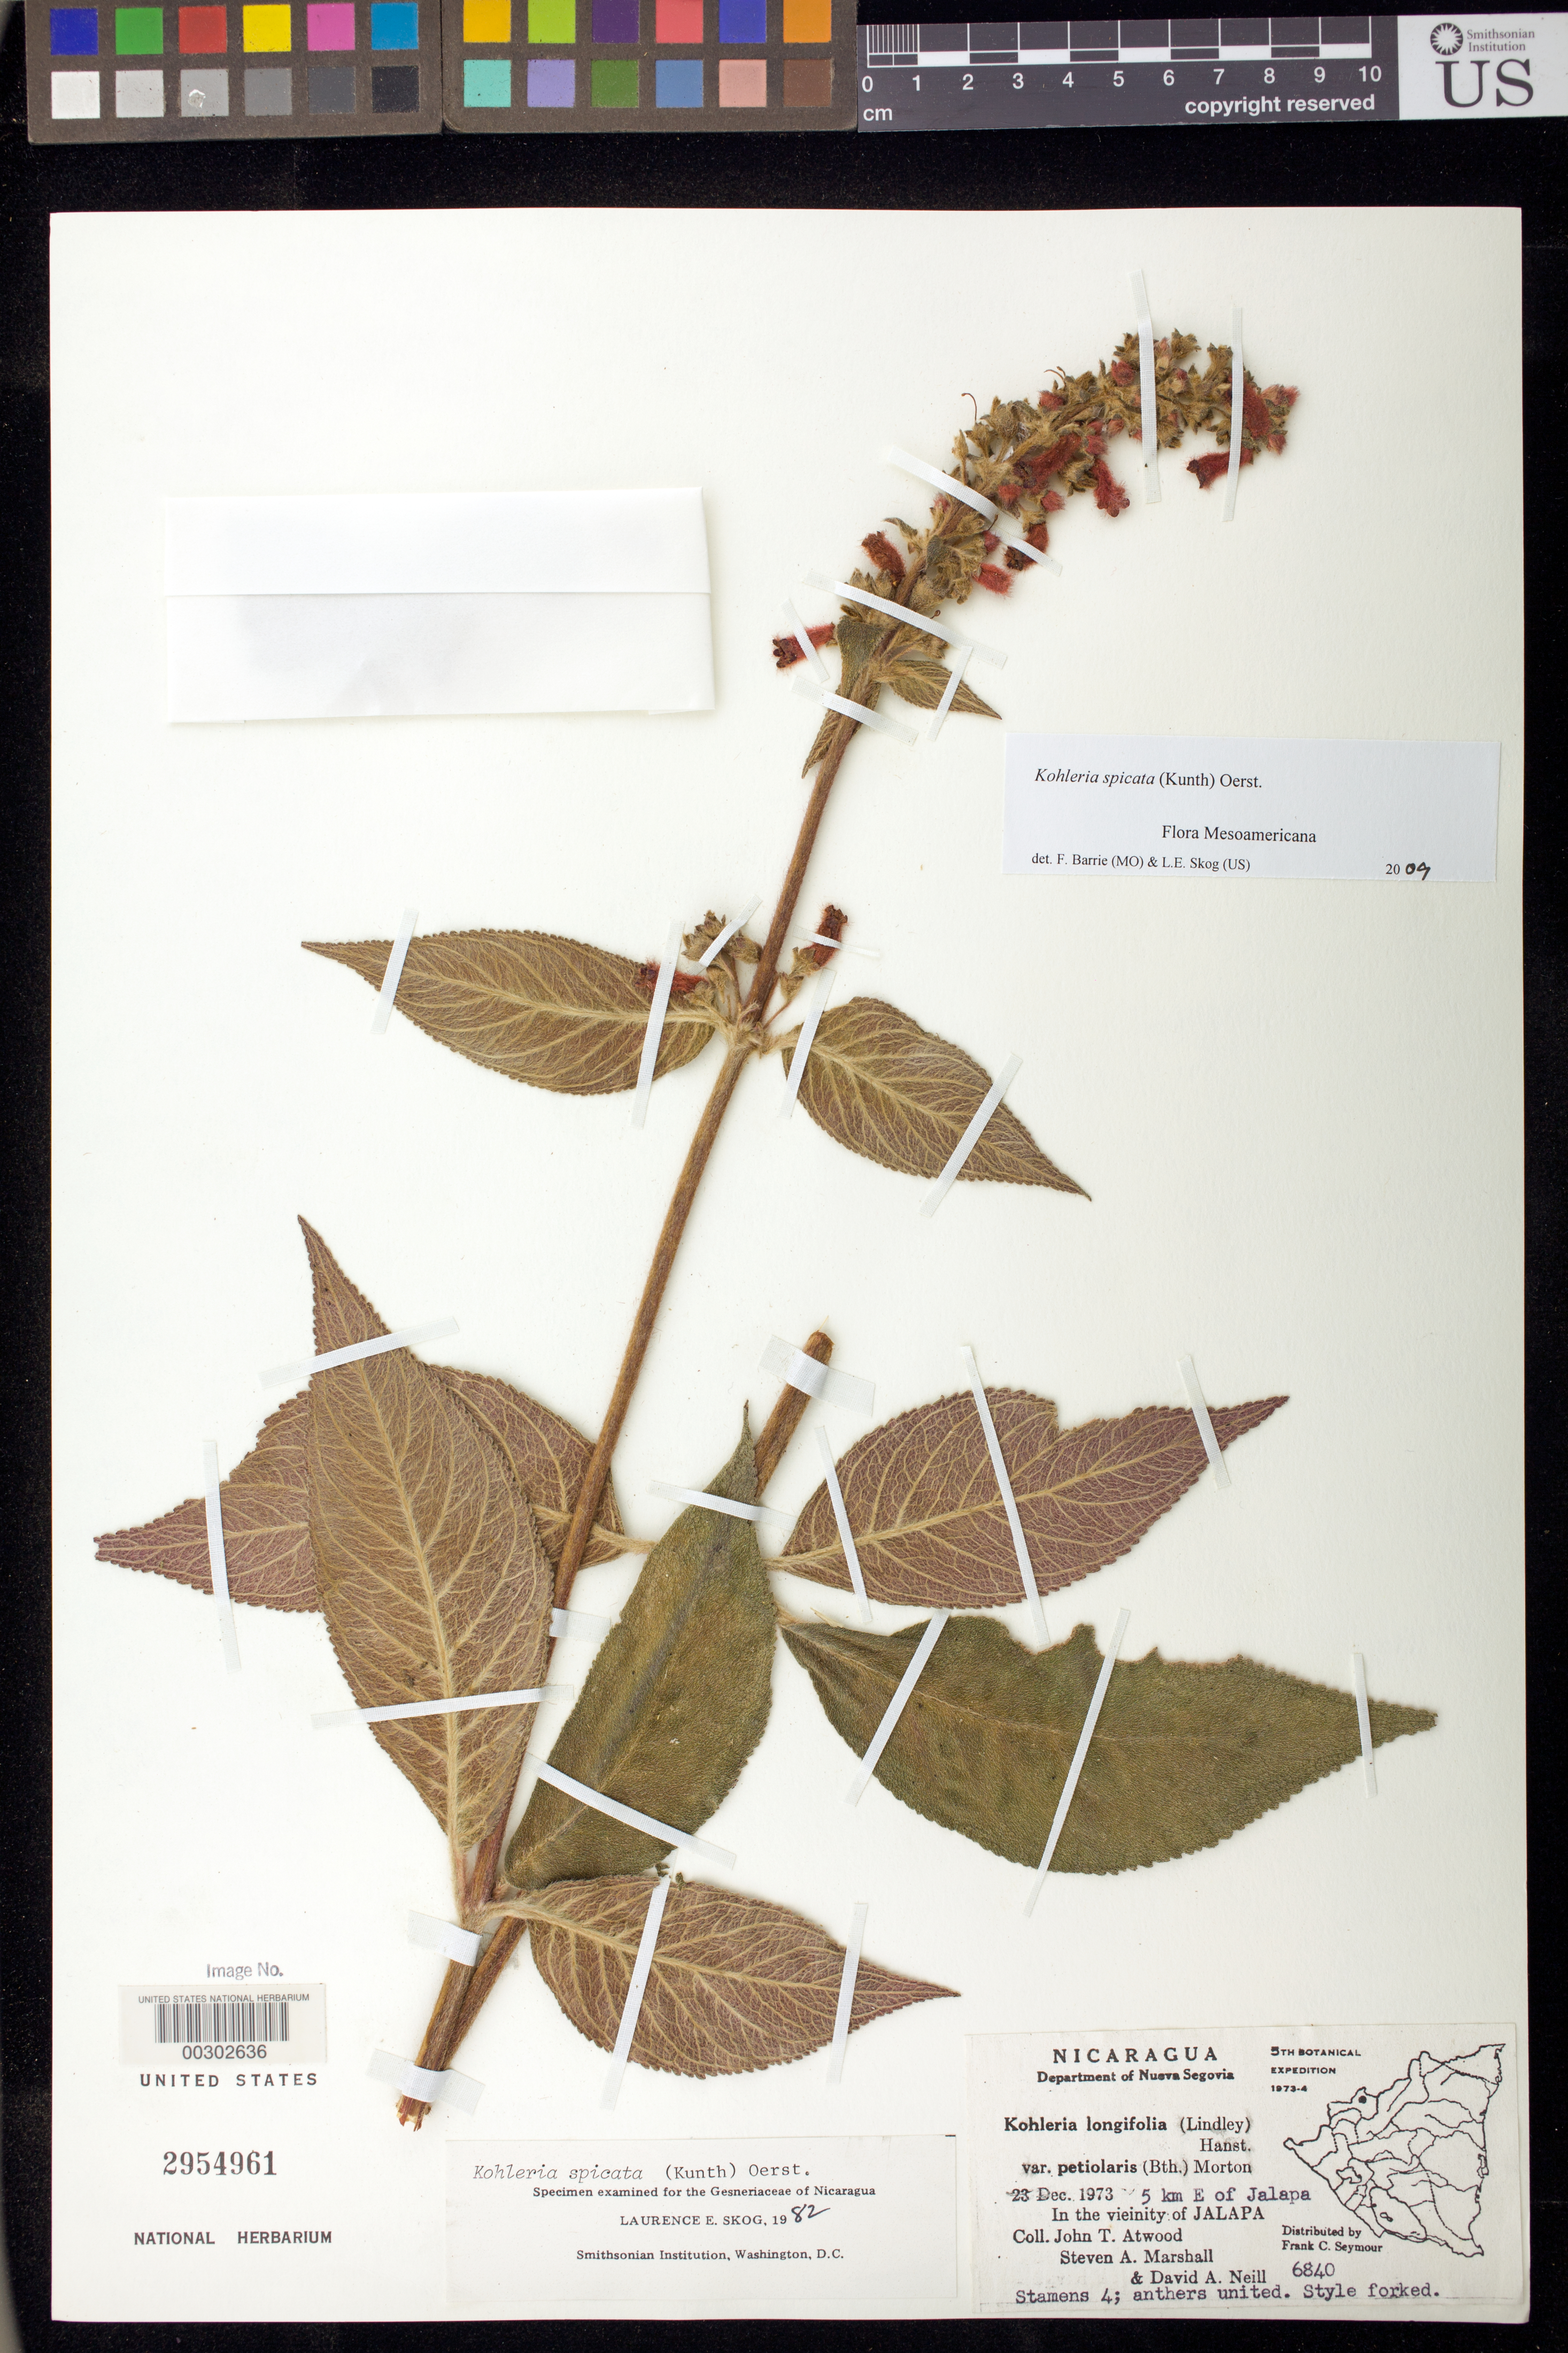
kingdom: Plantae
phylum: Tracheophyta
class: Magnoliopsida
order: Lamiales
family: Gesneriaceae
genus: Kohleria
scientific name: Kohleria spicata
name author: (Kunth) Oerst.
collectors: J. T. Atwood, S. A. Marshall & D. A. Neill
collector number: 6840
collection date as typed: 23 Dec 1973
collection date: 1973-12-23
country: Nicaragua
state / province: Nueva Segovia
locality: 5 km E of Jalapa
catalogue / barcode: US 2954961